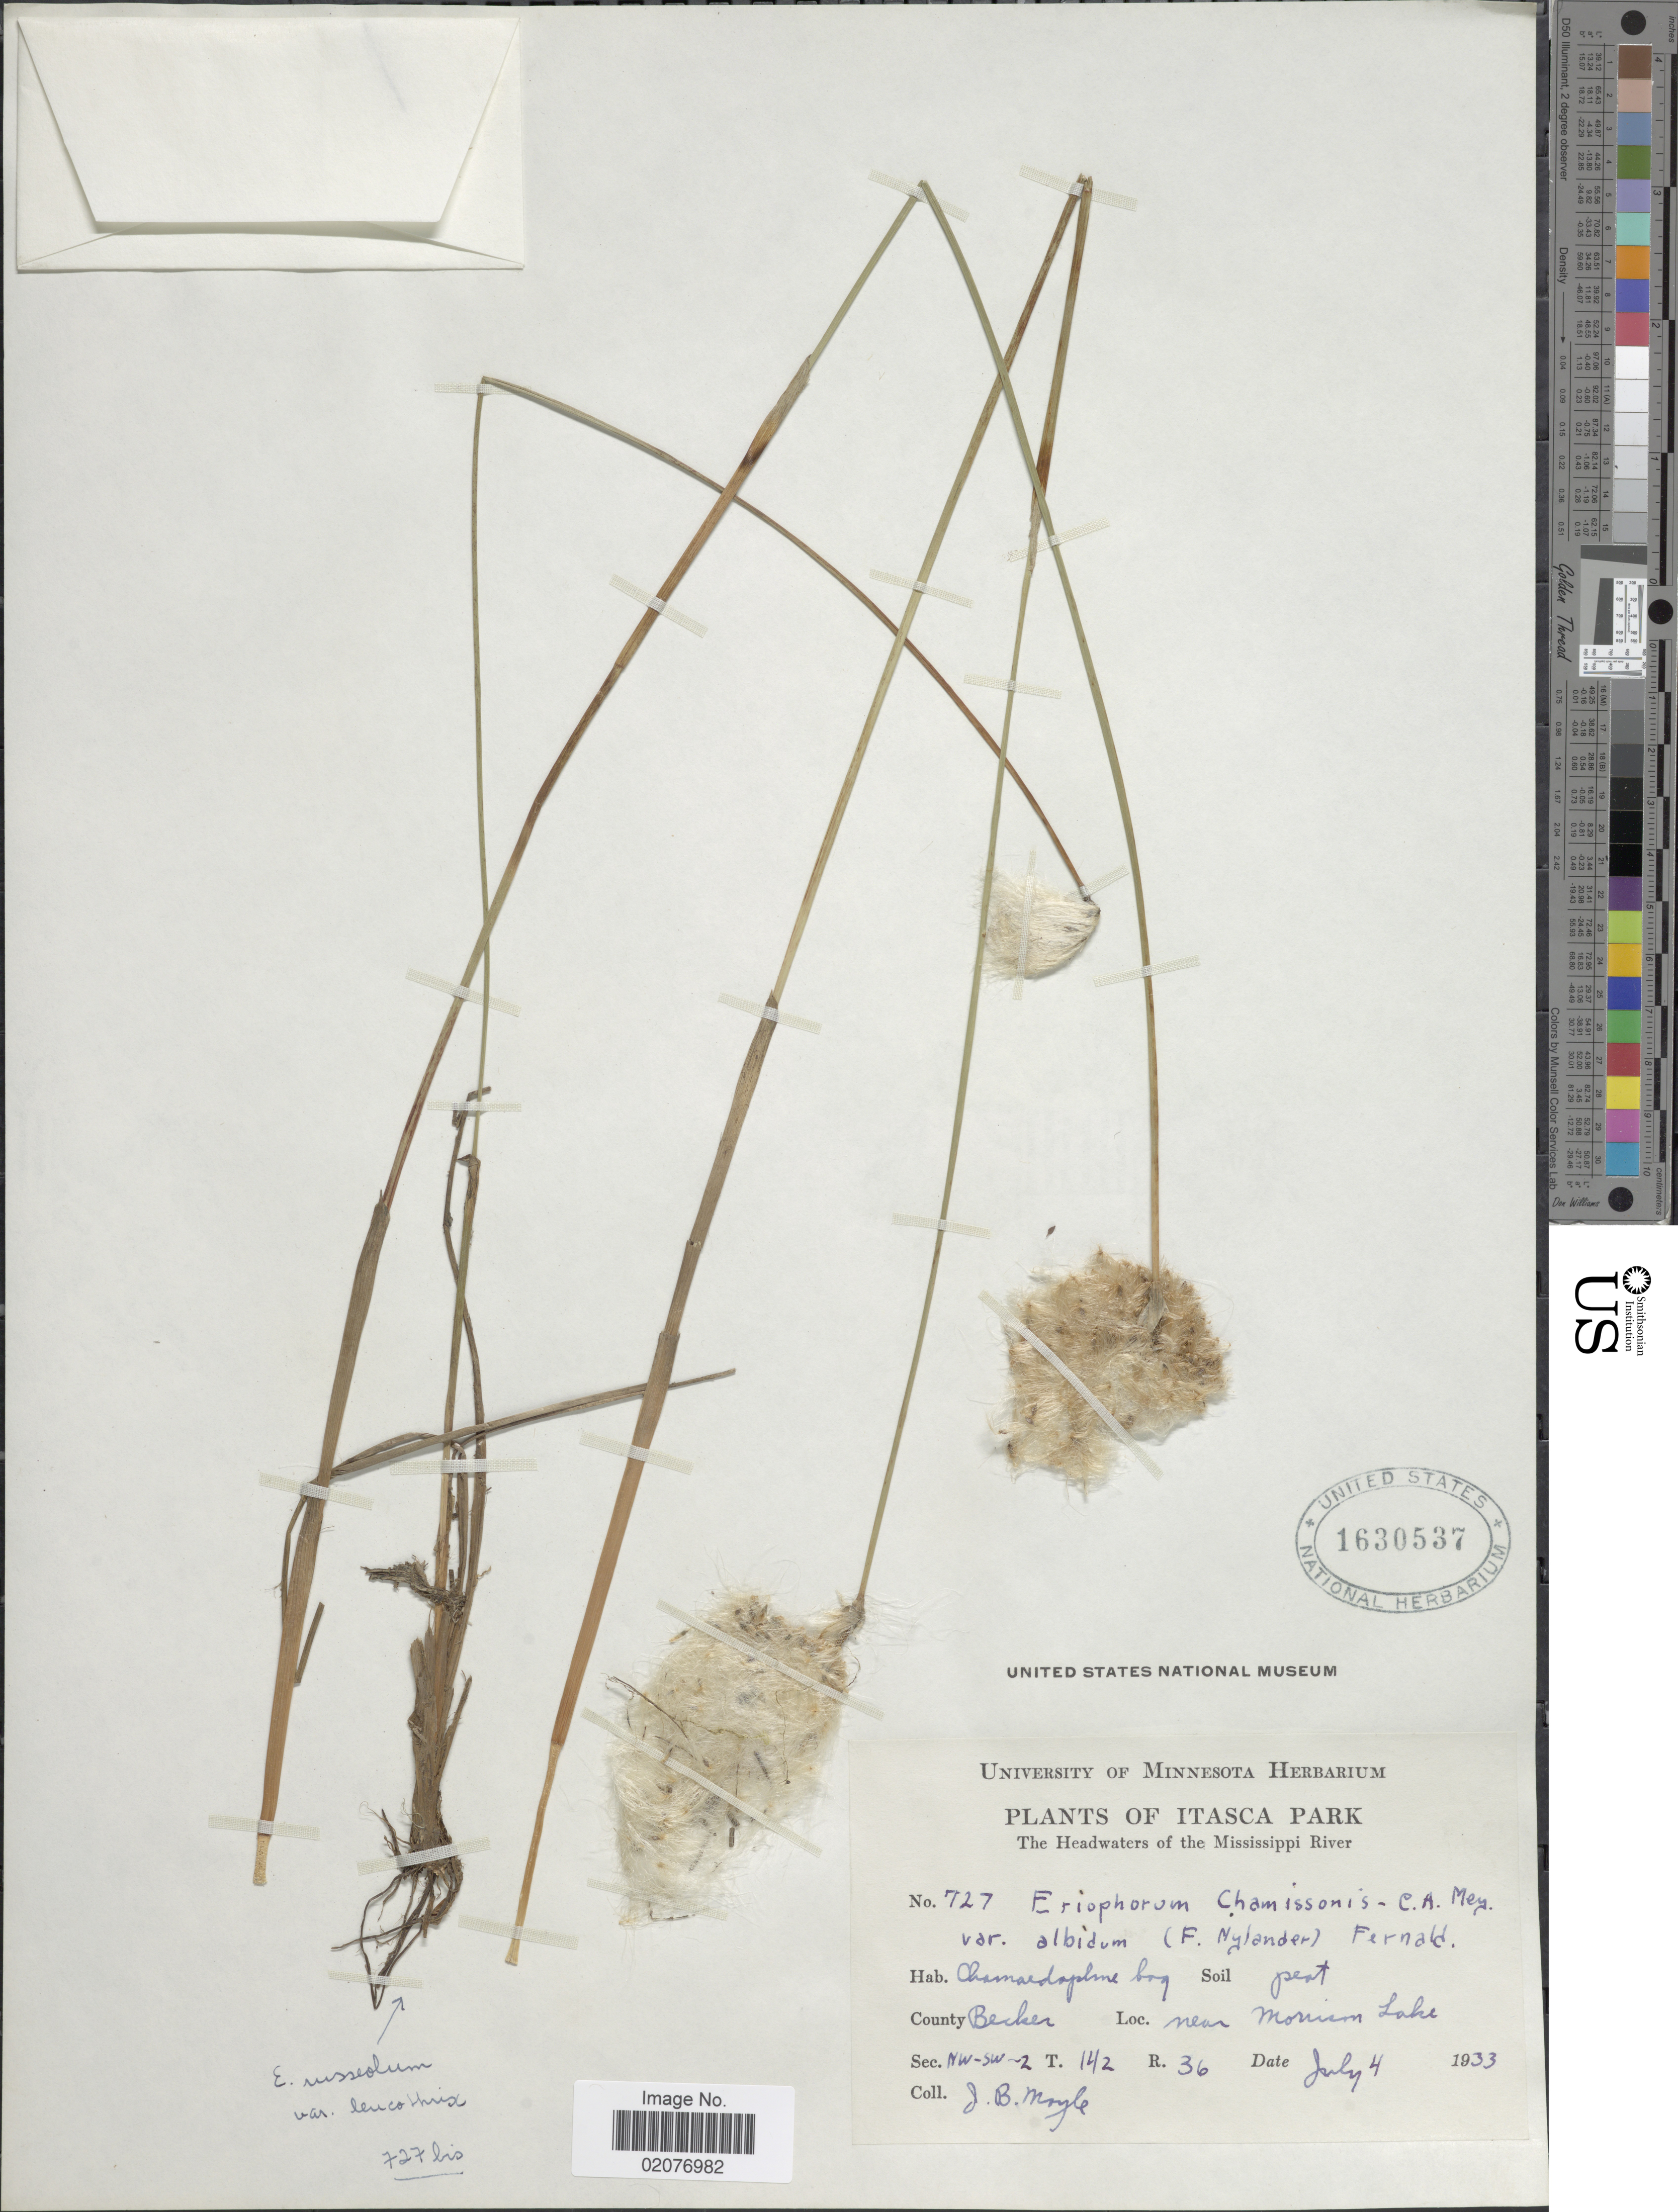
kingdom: Plantae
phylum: Tracheophyta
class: Liliopsida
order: Poales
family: Cyperaceae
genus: Eriophorum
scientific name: Eriophorum chamissonis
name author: C.A. Mey.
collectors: J. Moyle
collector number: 727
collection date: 1933-07-04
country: United States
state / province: Minnesota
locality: Itasca Park, The Headwaters of the Mississippi River, Chamaedaphne bog, Soil peat, County Becker, near Morrison Lake, Sec NW-SW-2 T142 R36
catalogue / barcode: US 1630537